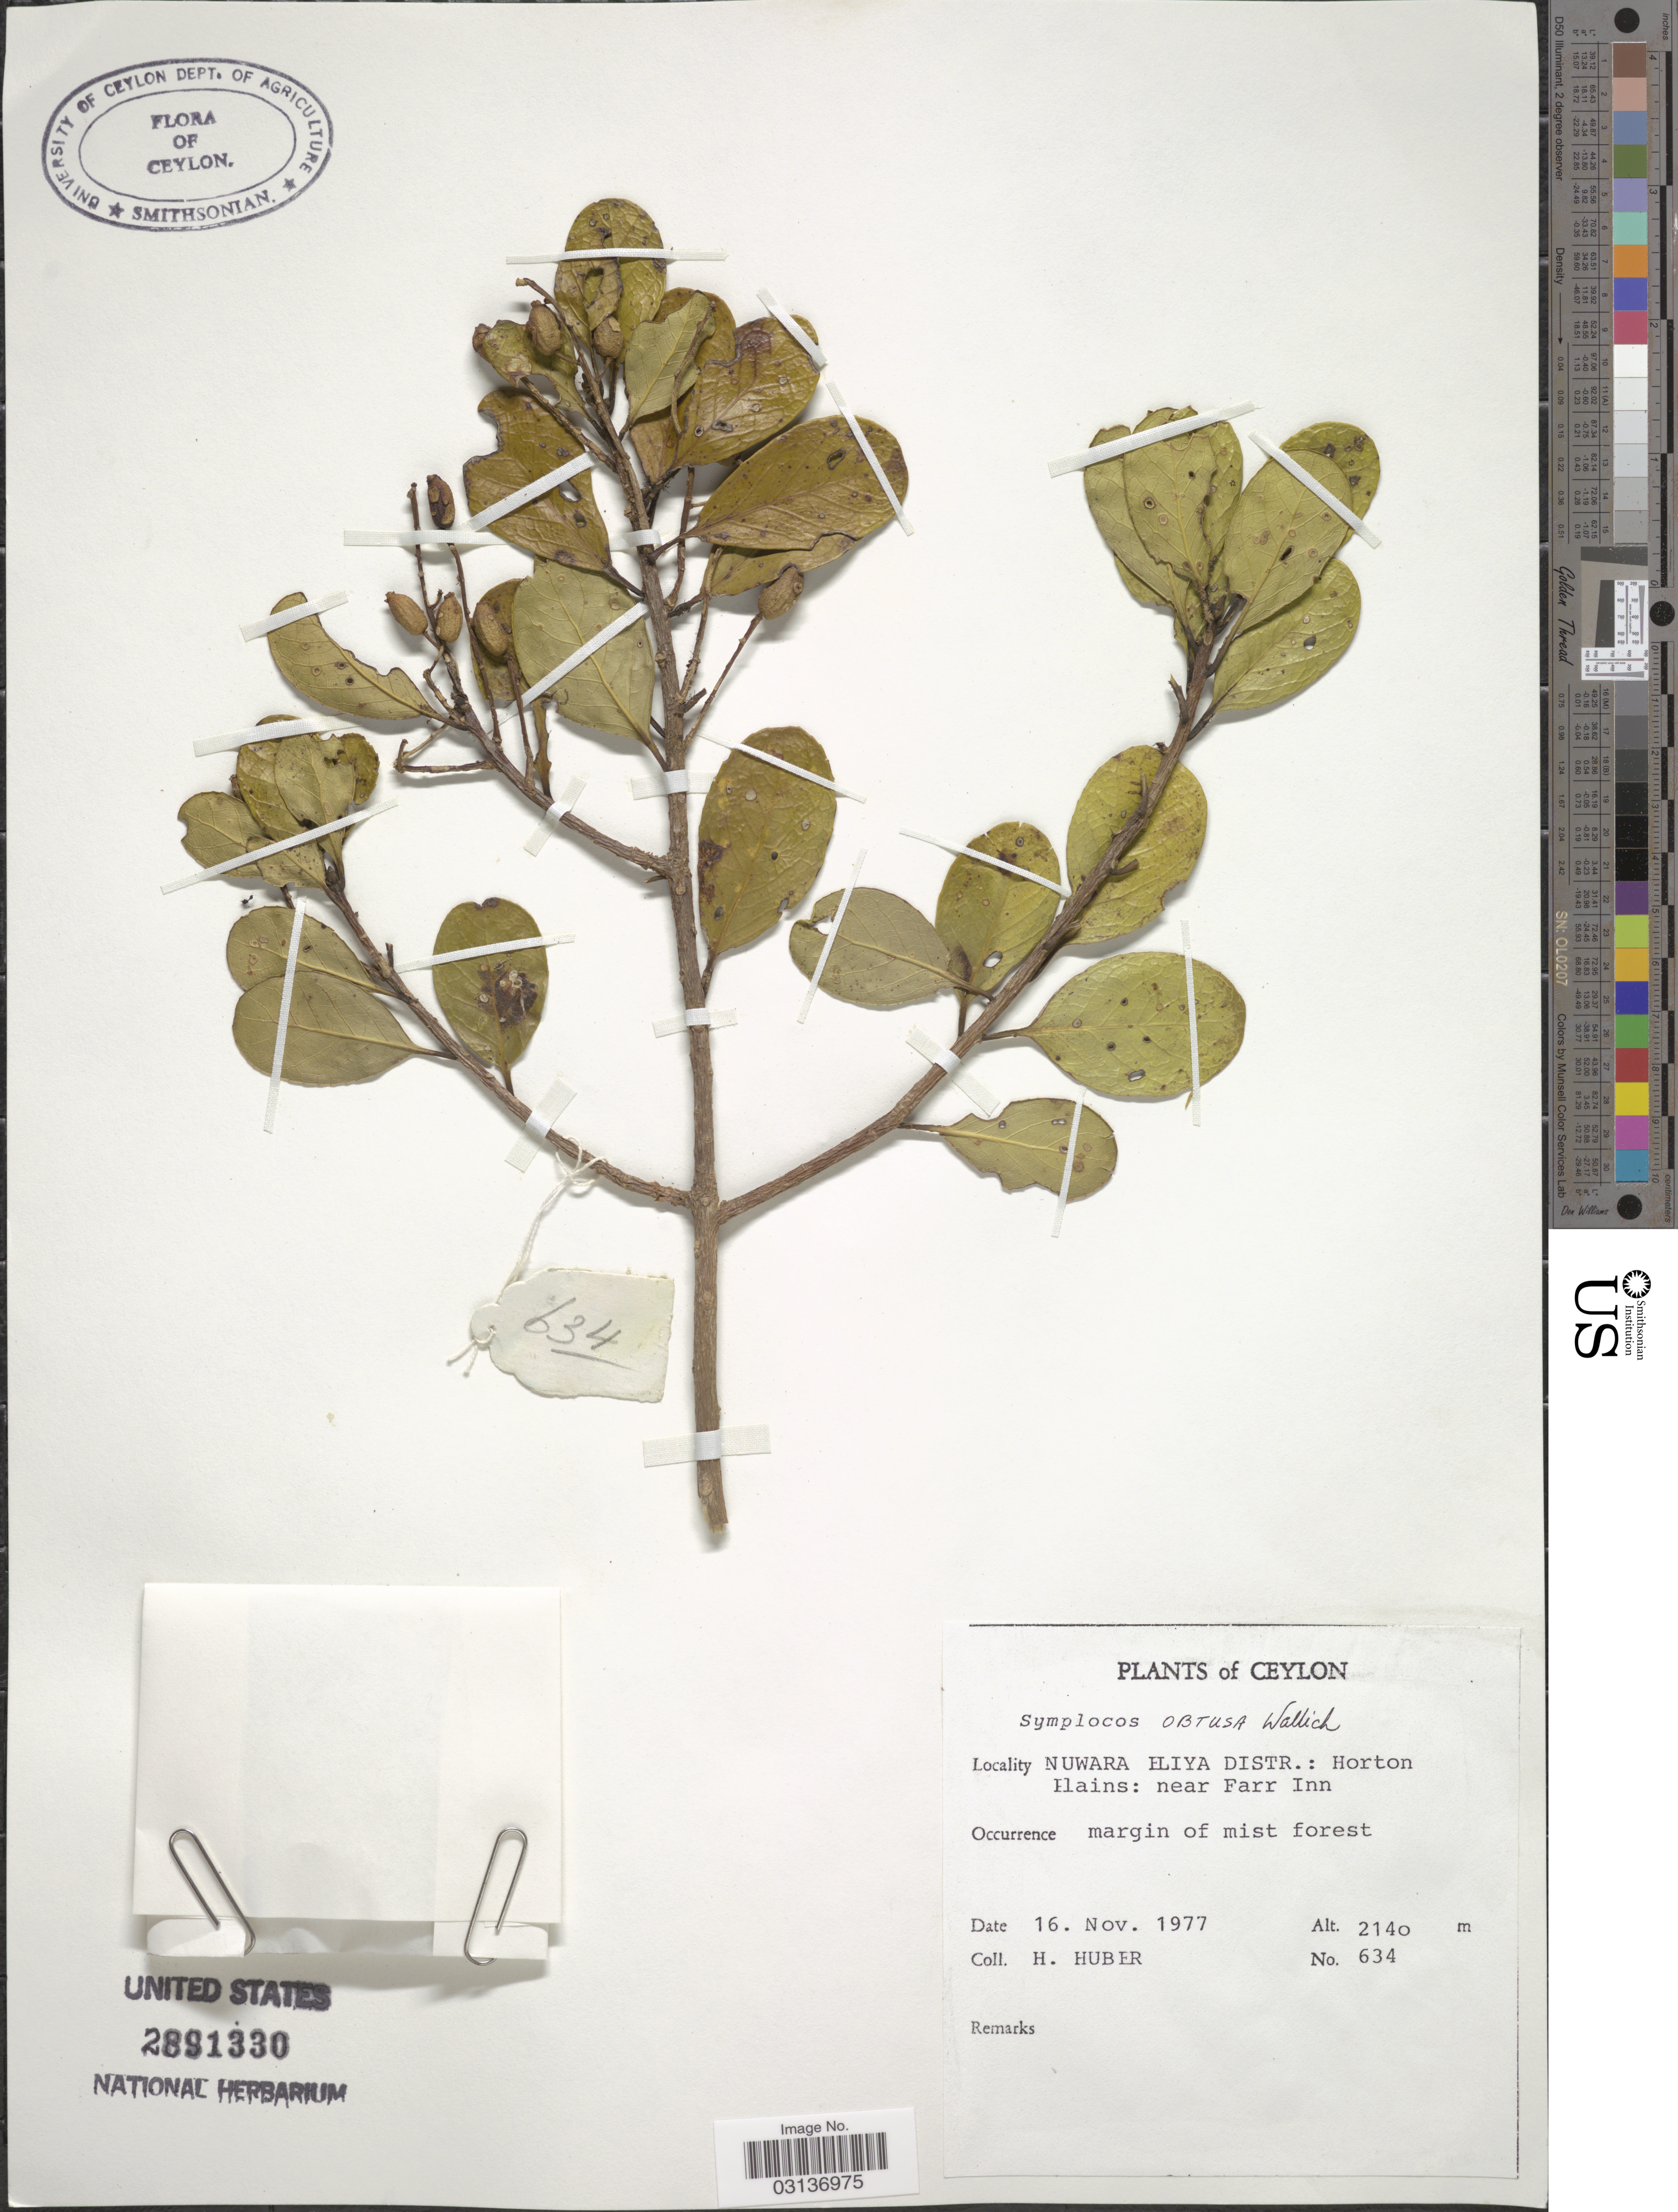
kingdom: Plantae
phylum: Tracheophyta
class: Magnoliopsida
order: Ericales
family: Symplocaceae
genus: Symplocos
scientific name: Symplocos obtusa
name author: Wall. ex G. Don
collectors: H. Huber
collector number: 634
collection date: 1977-11-16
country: Sri Lanka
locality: Ceylon. Nuwara Eliya Distr.: Horton Plains: near Farr Inn.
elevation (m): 2140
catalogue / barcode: US 2891330